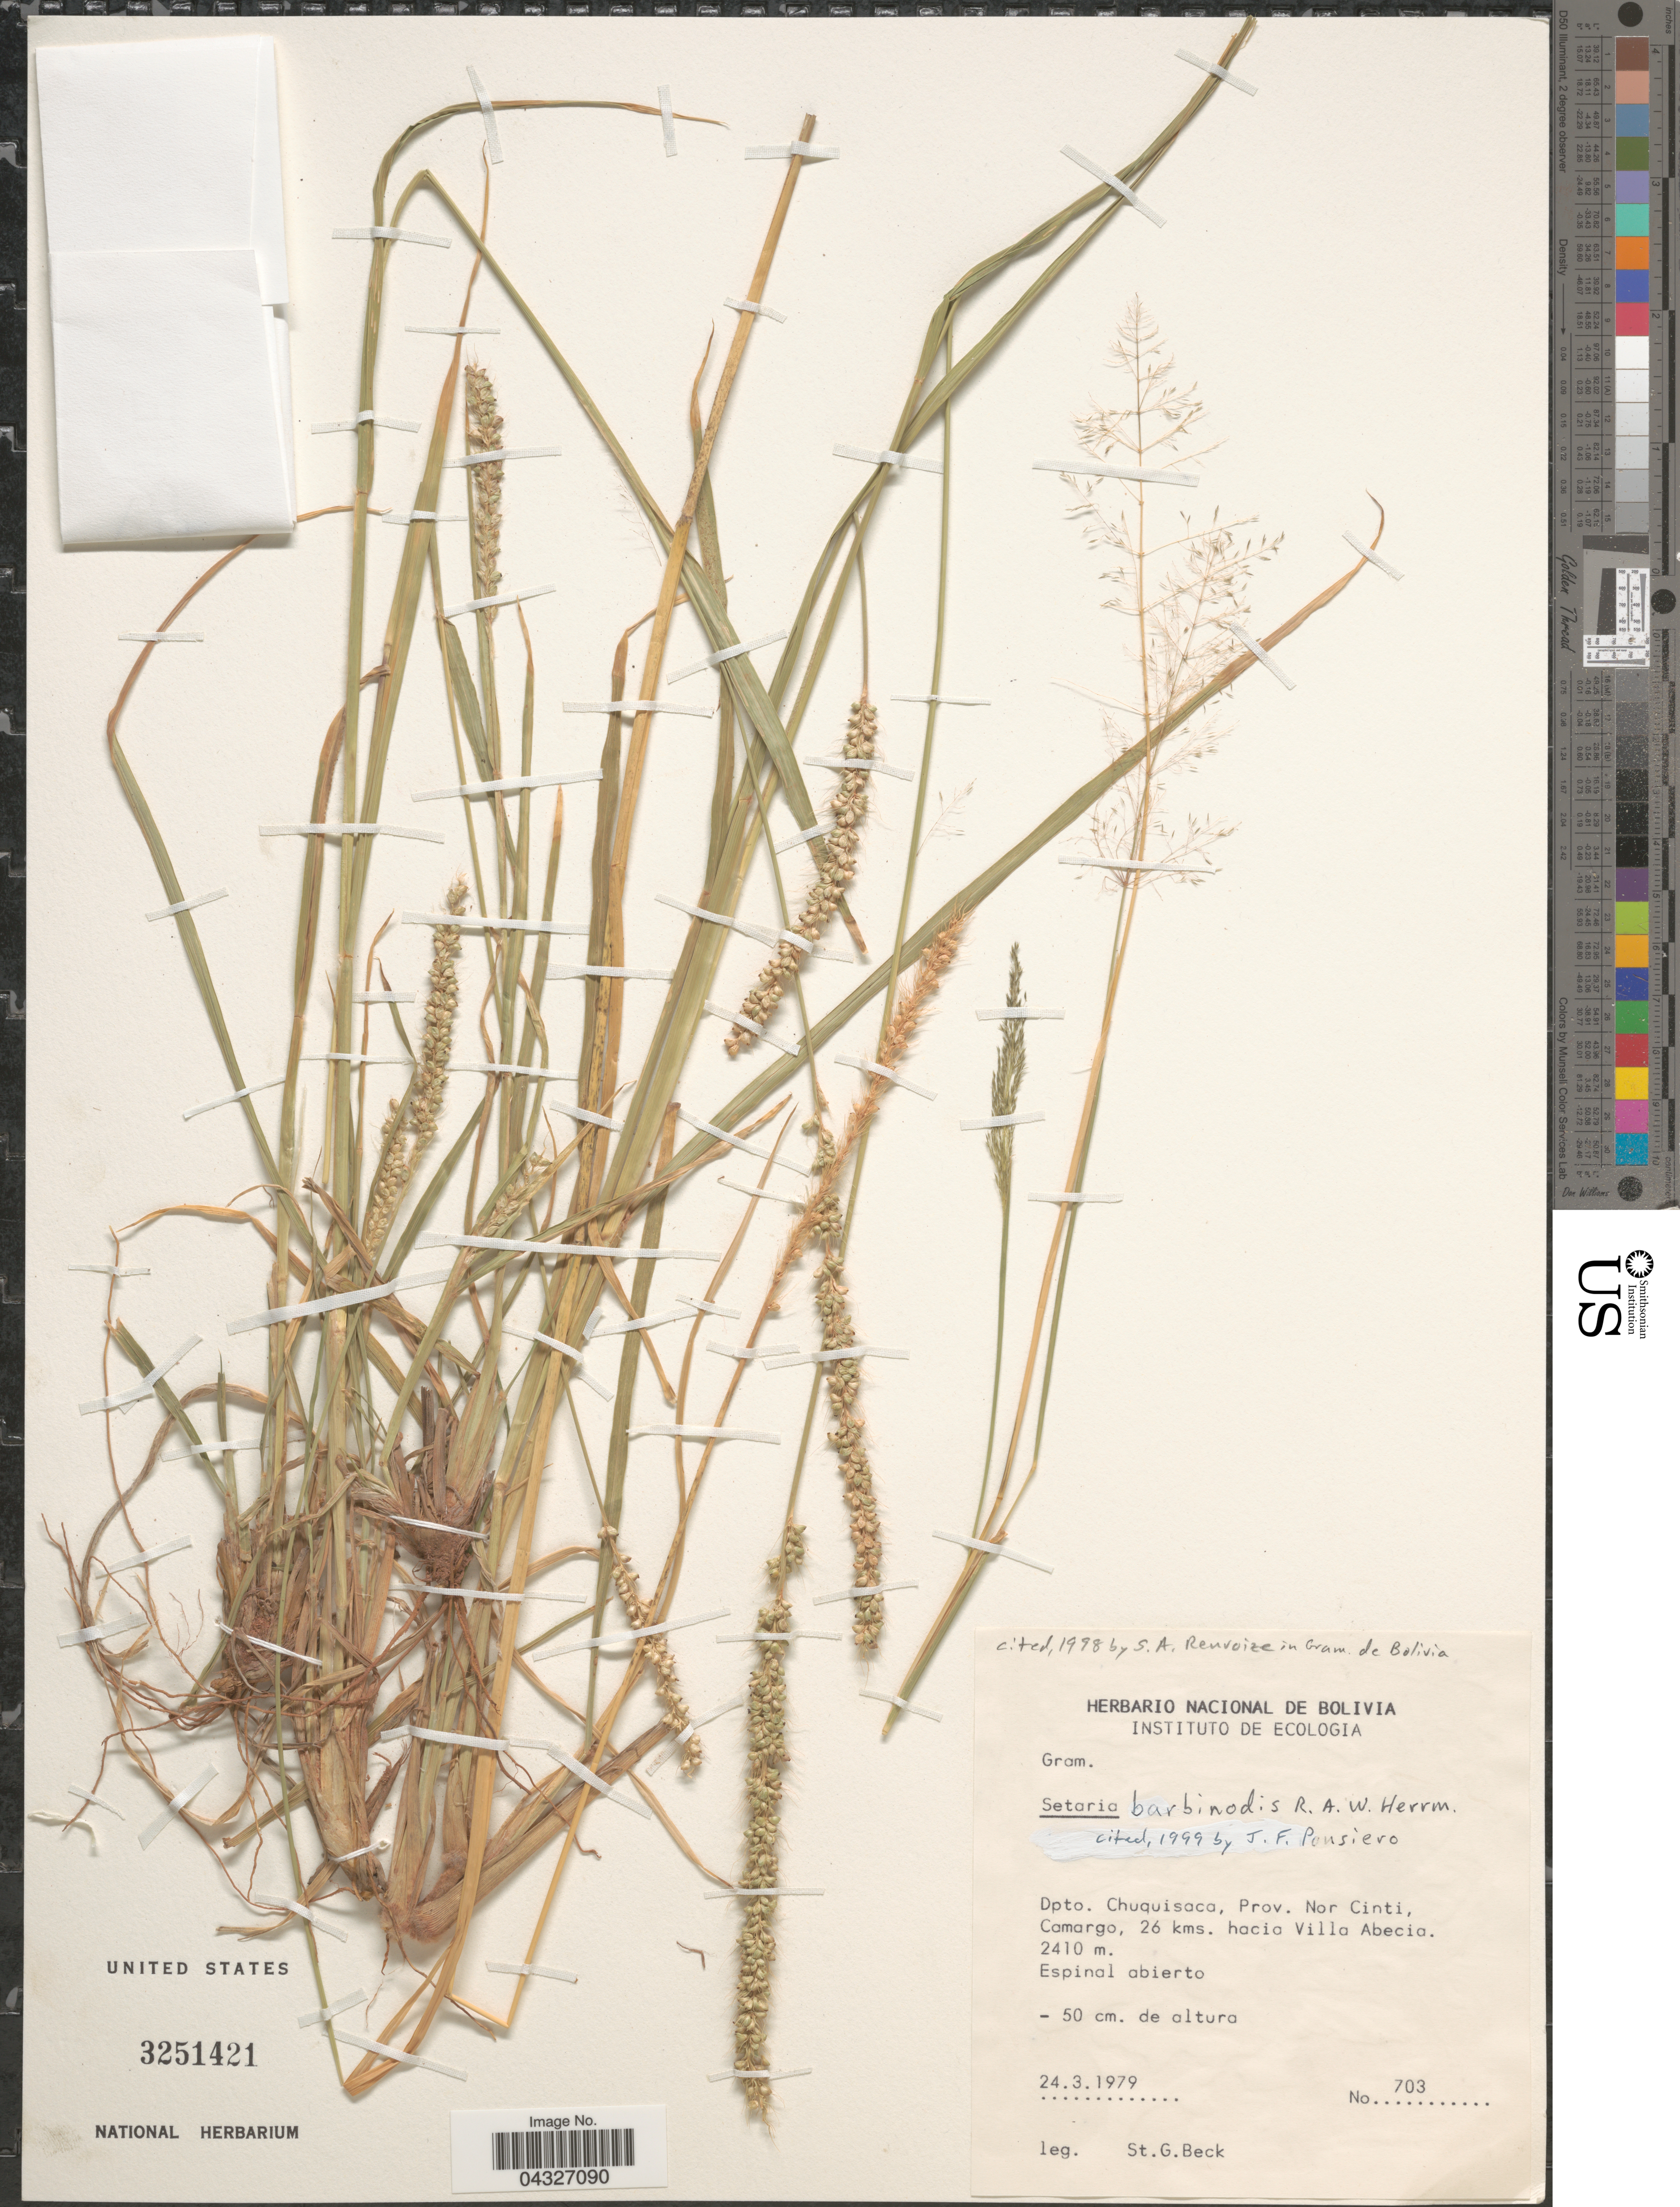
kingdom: Plantae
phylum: Tracheophyta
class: Liliopsida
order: Poales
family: Poaceae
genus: Setaria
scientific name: Setaria barbinodis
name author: R.A.W. Herrm.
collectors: S. G. Beck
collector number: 703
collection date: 1979-03-24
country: Bolivia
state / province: Chuquisaca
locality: Dpto. Chuquisaca, Prov. Nor Cinti, Camargo, 26 kms. hacia Villa Abecia.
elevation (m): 2410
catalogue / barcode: US 3251421